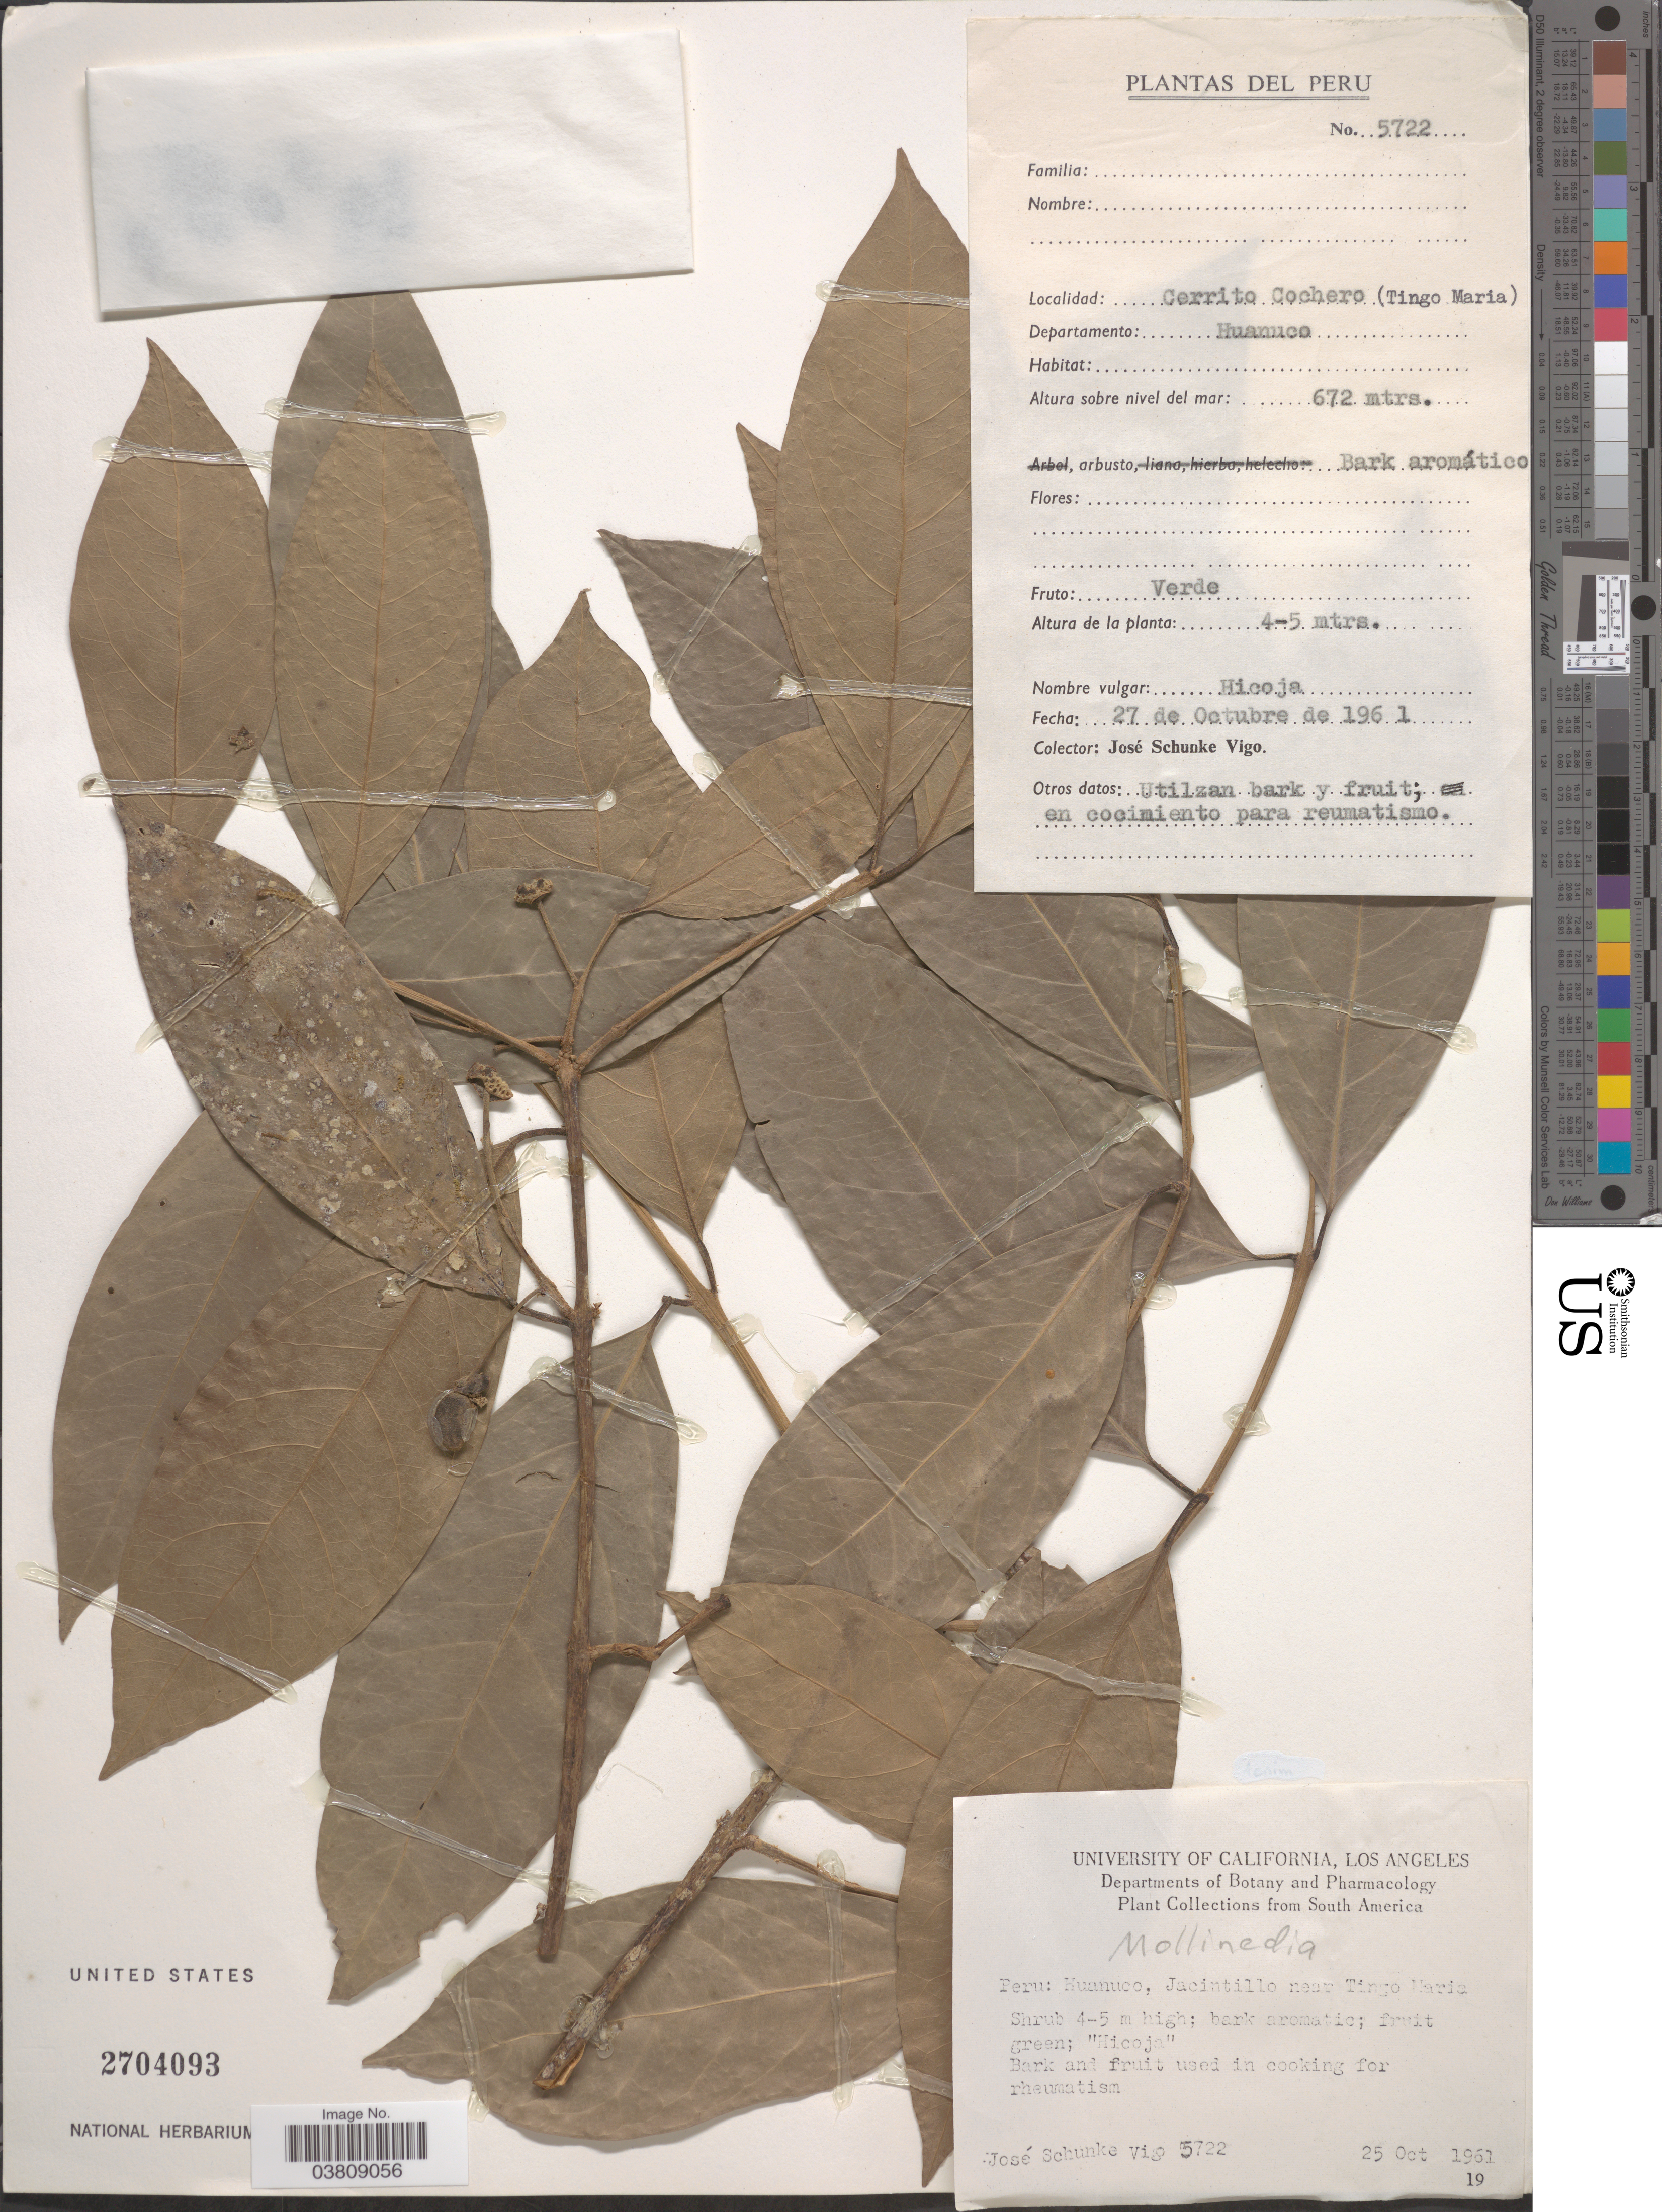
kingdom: Plantae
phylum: Tracheophyta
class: Magnoliopsida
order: Laurales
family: Monimiaceae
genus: Mollinedia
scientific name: Mollinedia sp.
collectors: J. Schunke Vigo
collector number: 5722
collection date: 1961-10-25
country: Peru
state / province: Huánuco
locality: Jacintillo near Tingo Maria. Cerrito Cochero. Departamento: Huanuco.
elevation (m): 672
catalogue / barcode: US 2704093